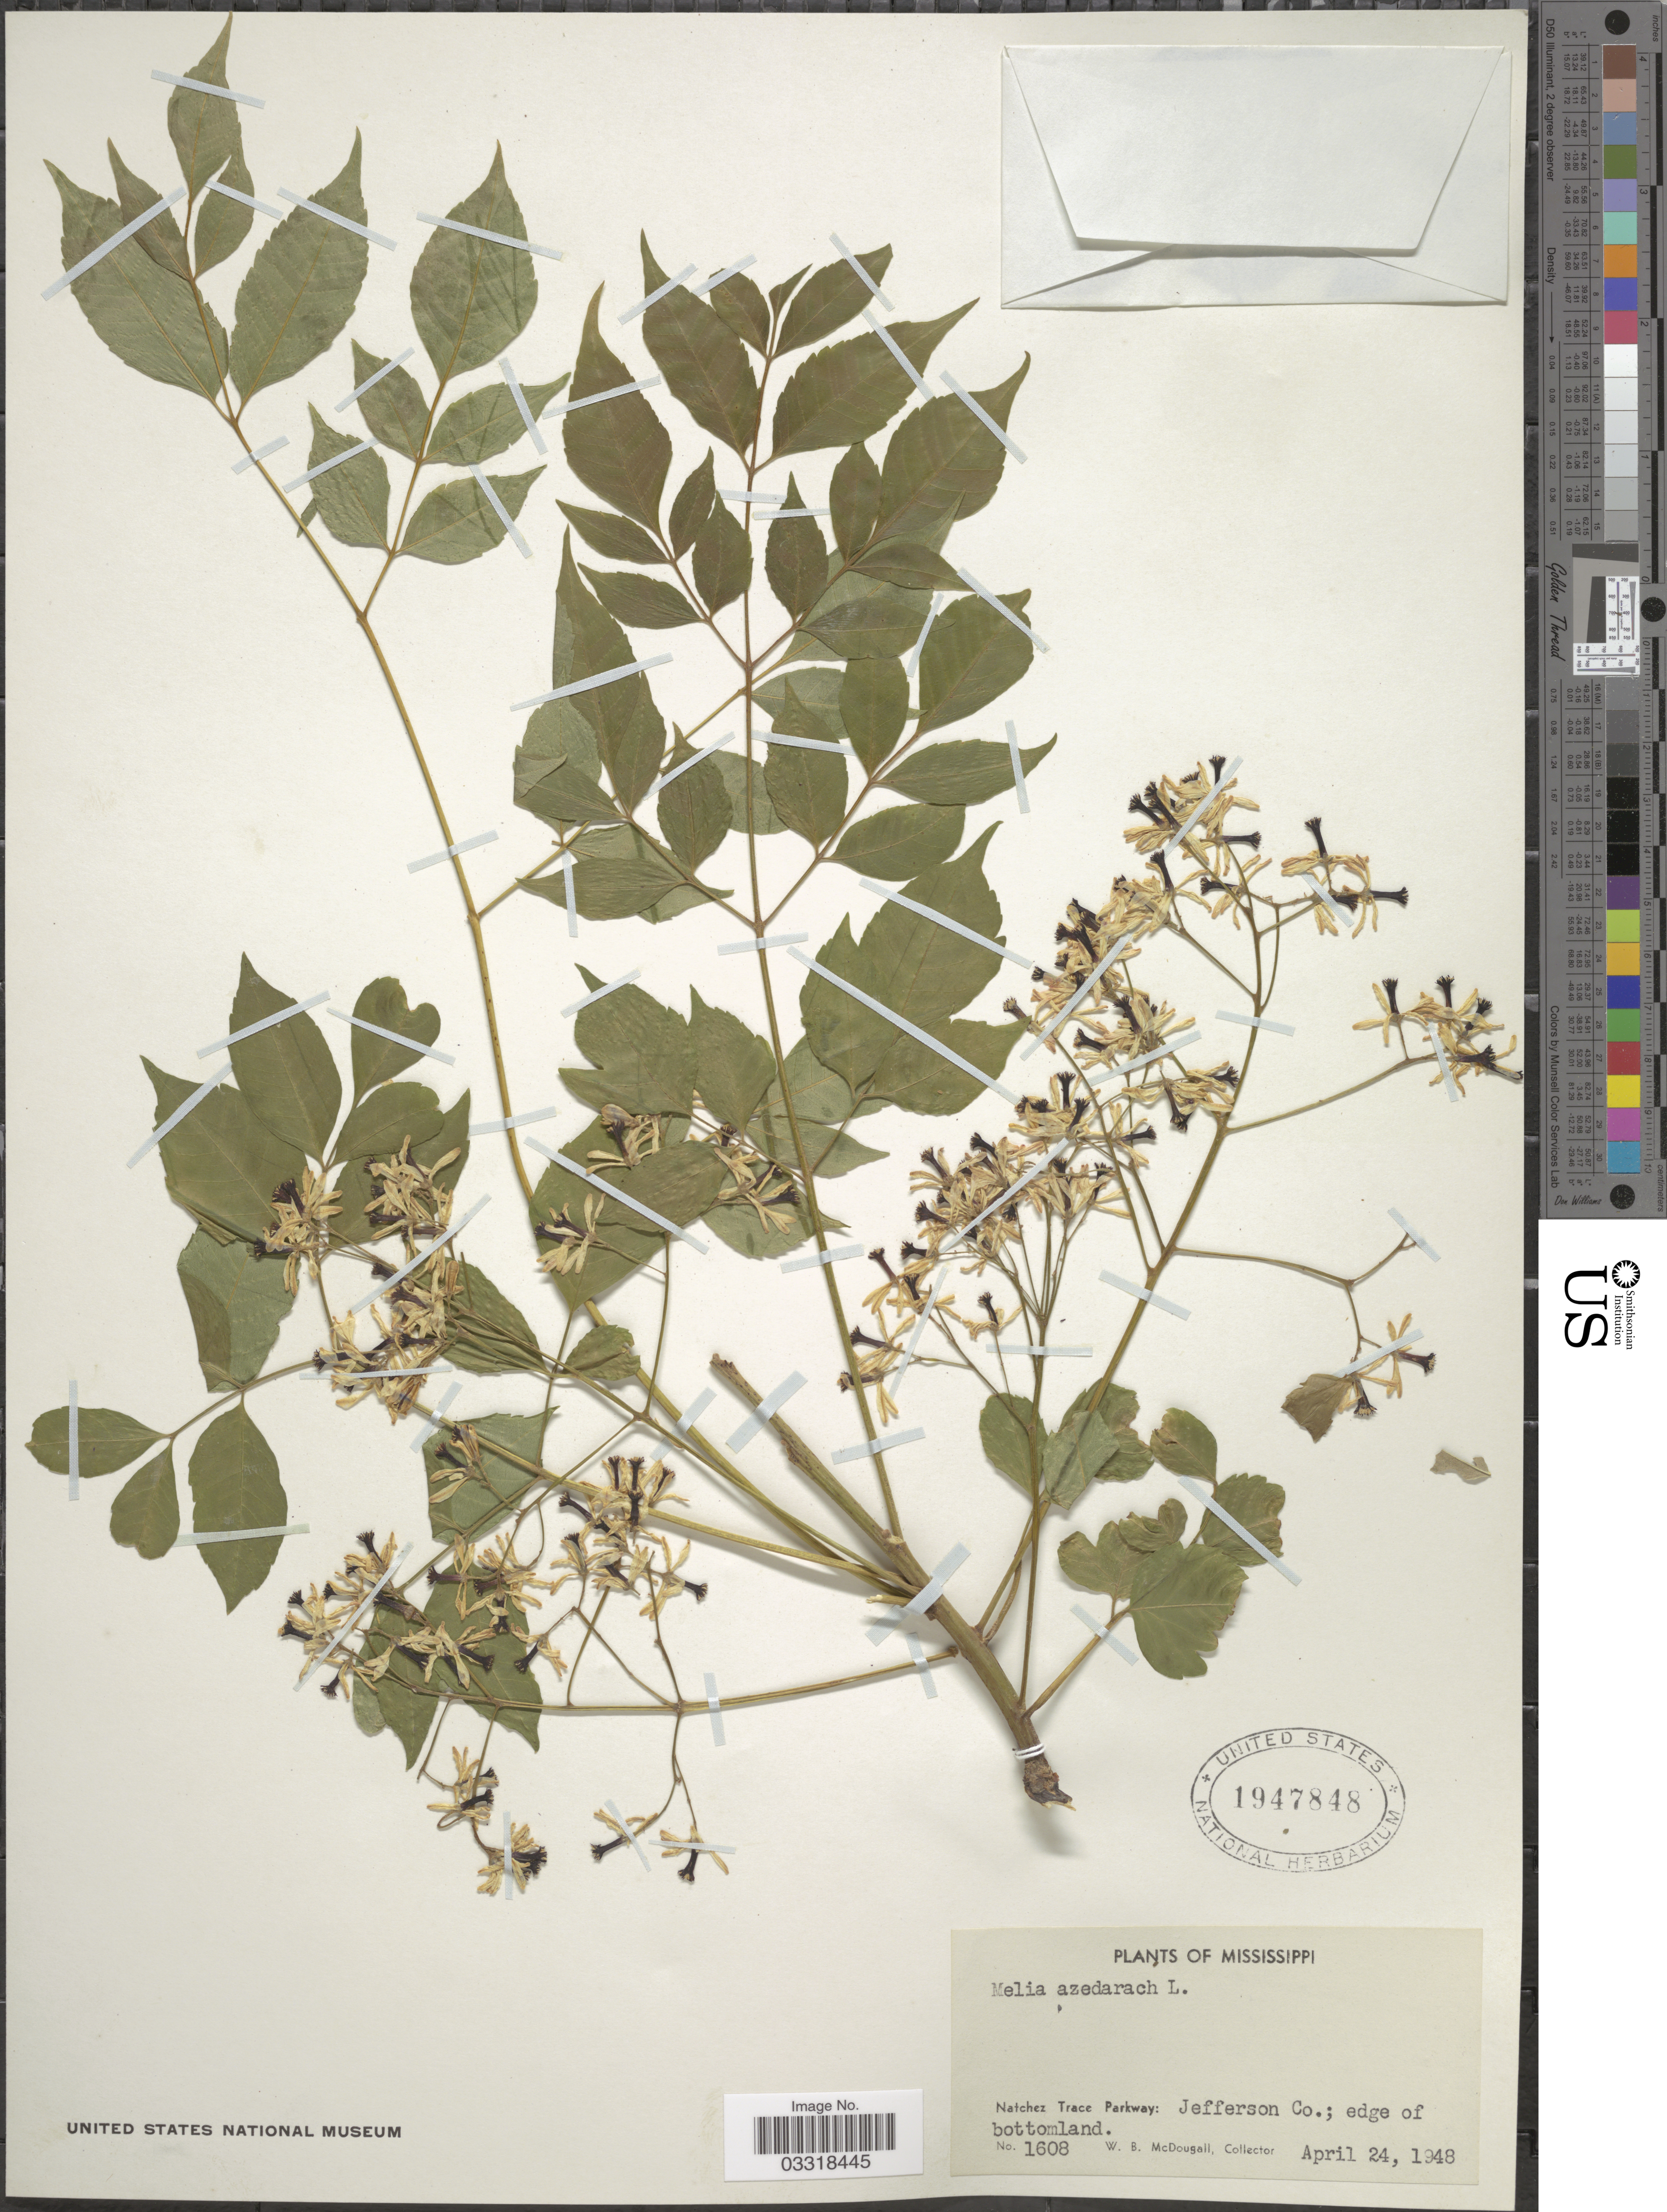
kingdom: Plantae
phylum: Tracheophyta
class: Magnoliopsida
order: Sapindales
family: Meliaceae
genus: Melia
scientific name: Melia azedarach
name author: L.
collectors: W. B. McDougall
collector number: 1608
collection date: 1948-04-24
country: United States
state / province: Mississippi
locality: Natchez Trace Parkway: Jefferson Co.; edge of bottomland.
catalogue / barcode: US 1947848